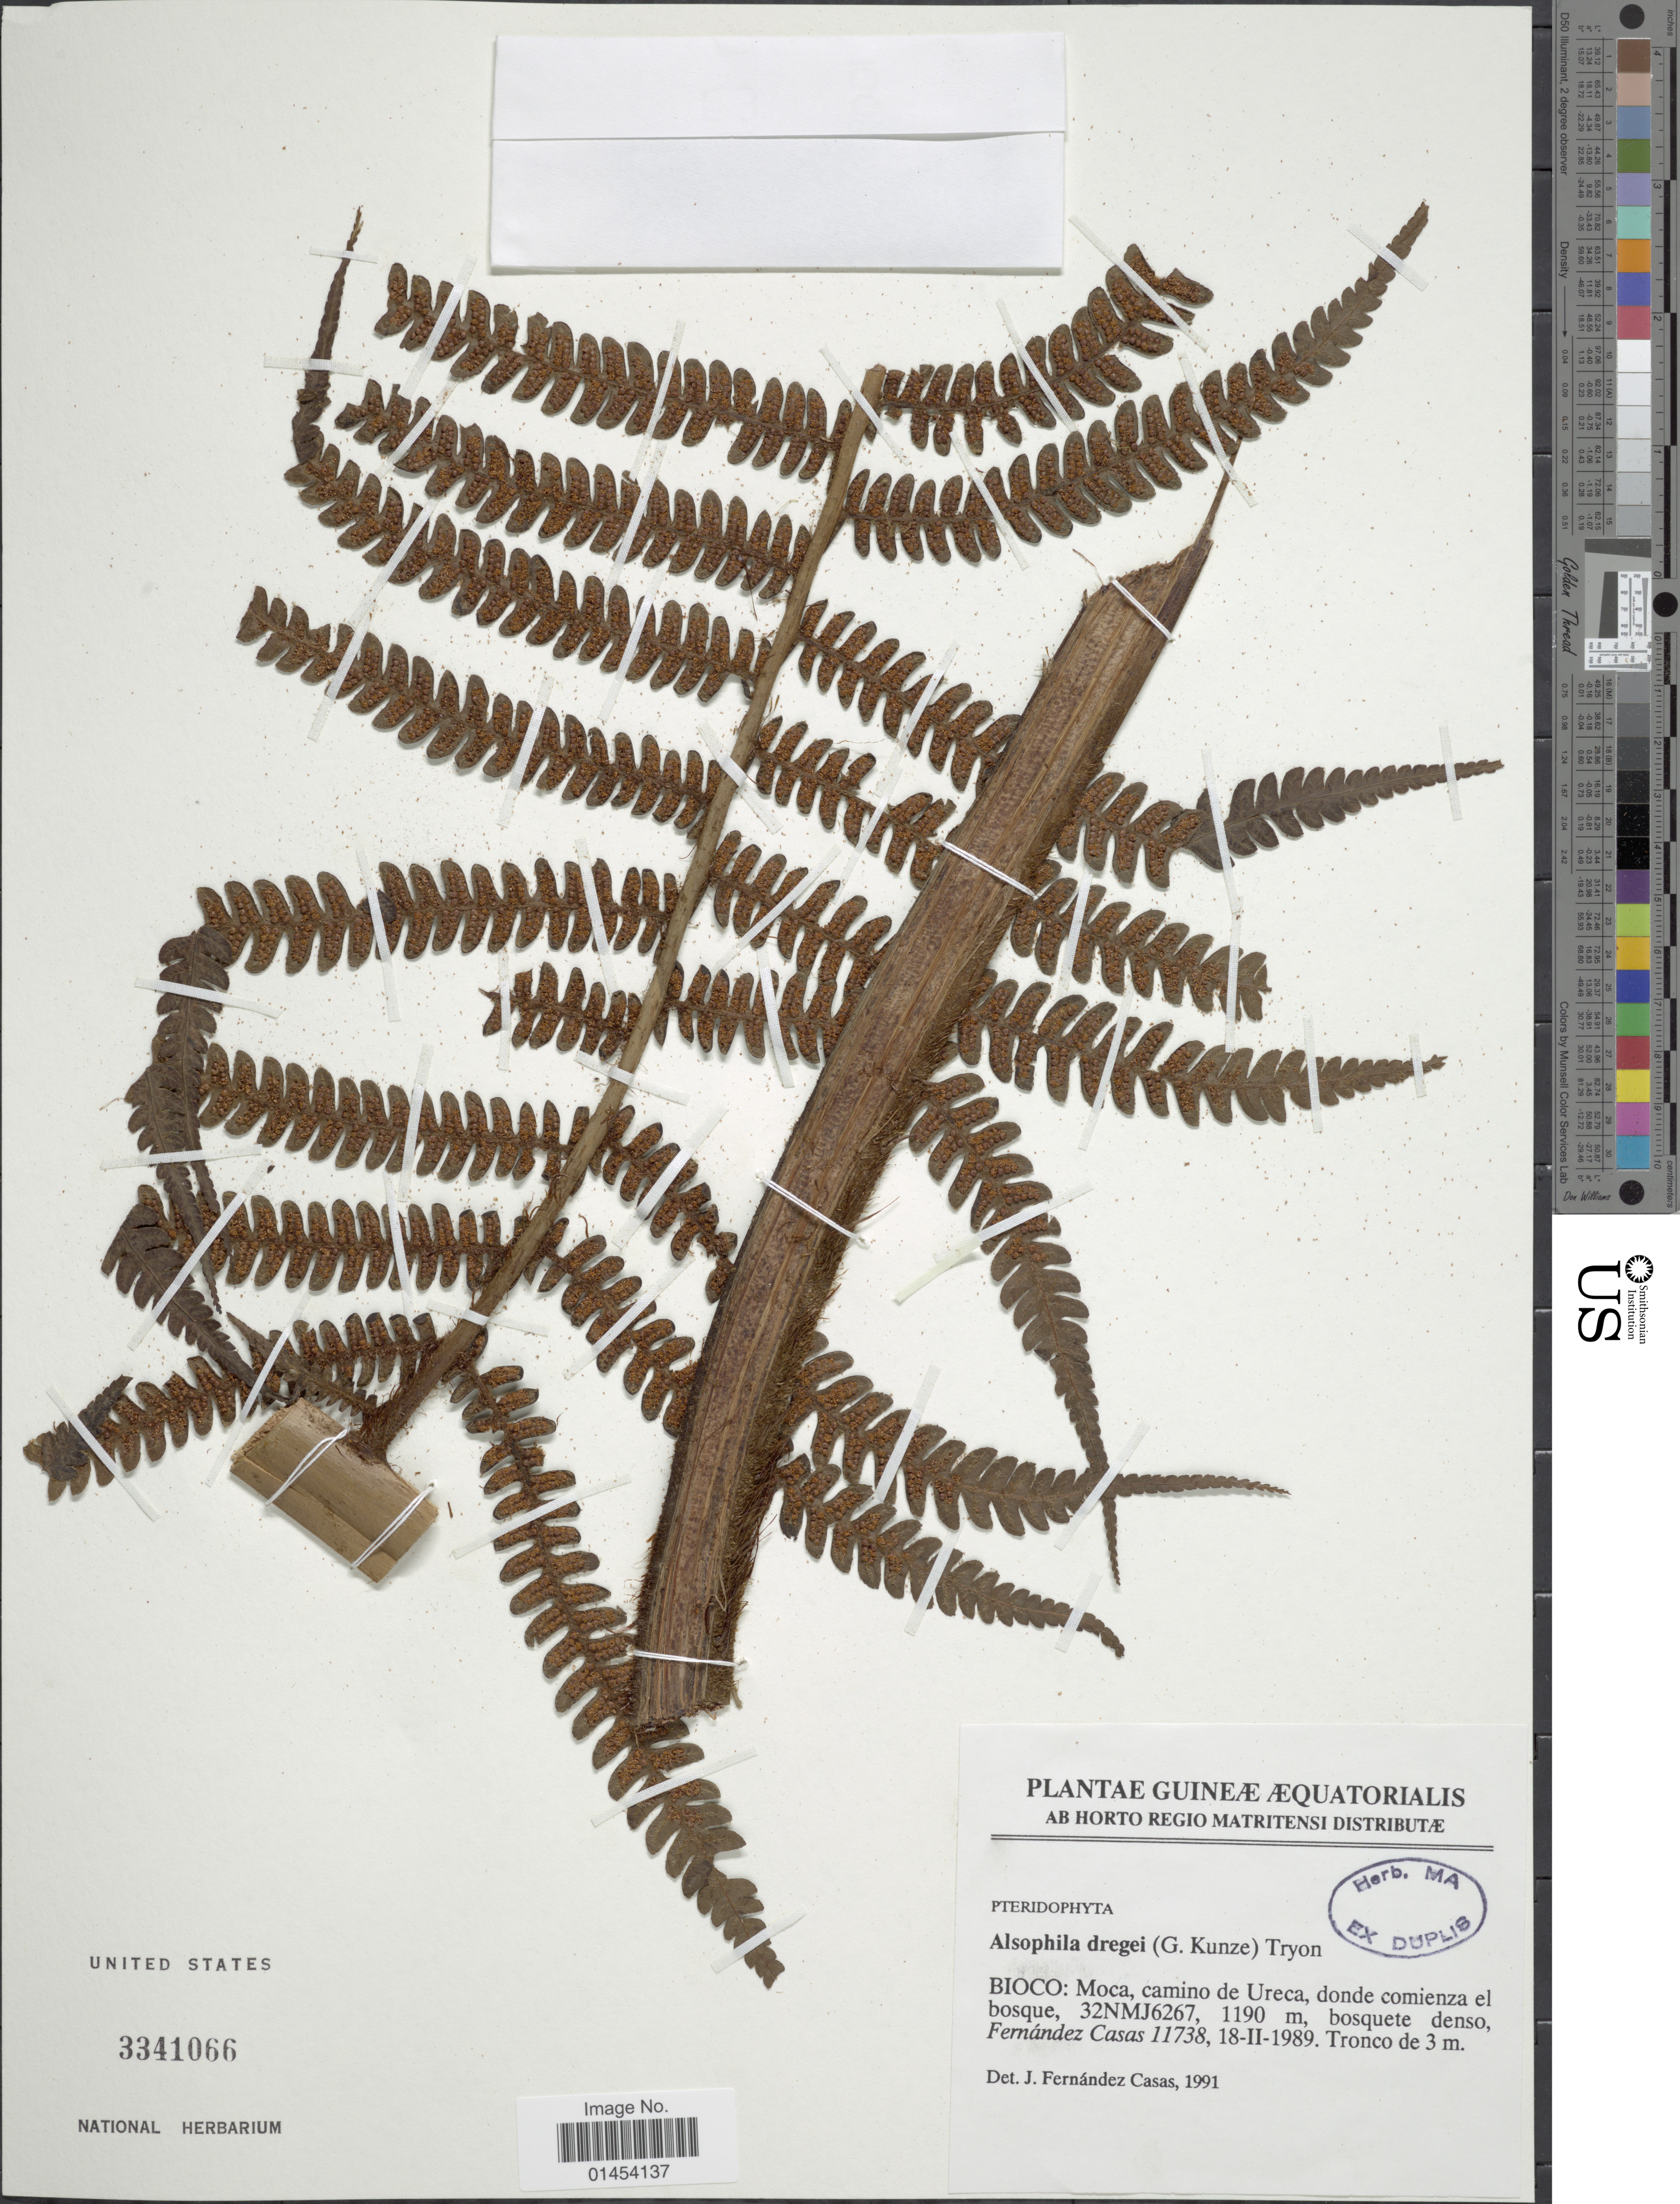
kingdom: Plantae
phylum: Tracheophyta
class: Polypodiopsida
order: Cyatheales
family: Cyatheaceae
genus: Cyathea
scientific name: Cyathea dregei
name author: Kunze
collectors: F. Casas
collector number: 11738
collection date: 1989-02-18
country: Equatorial Guinea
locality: Bioco: Moca, camino de Ureca, donde comienza el bosque, 32NMJ6267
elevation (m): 1190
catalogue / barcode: US 3341066